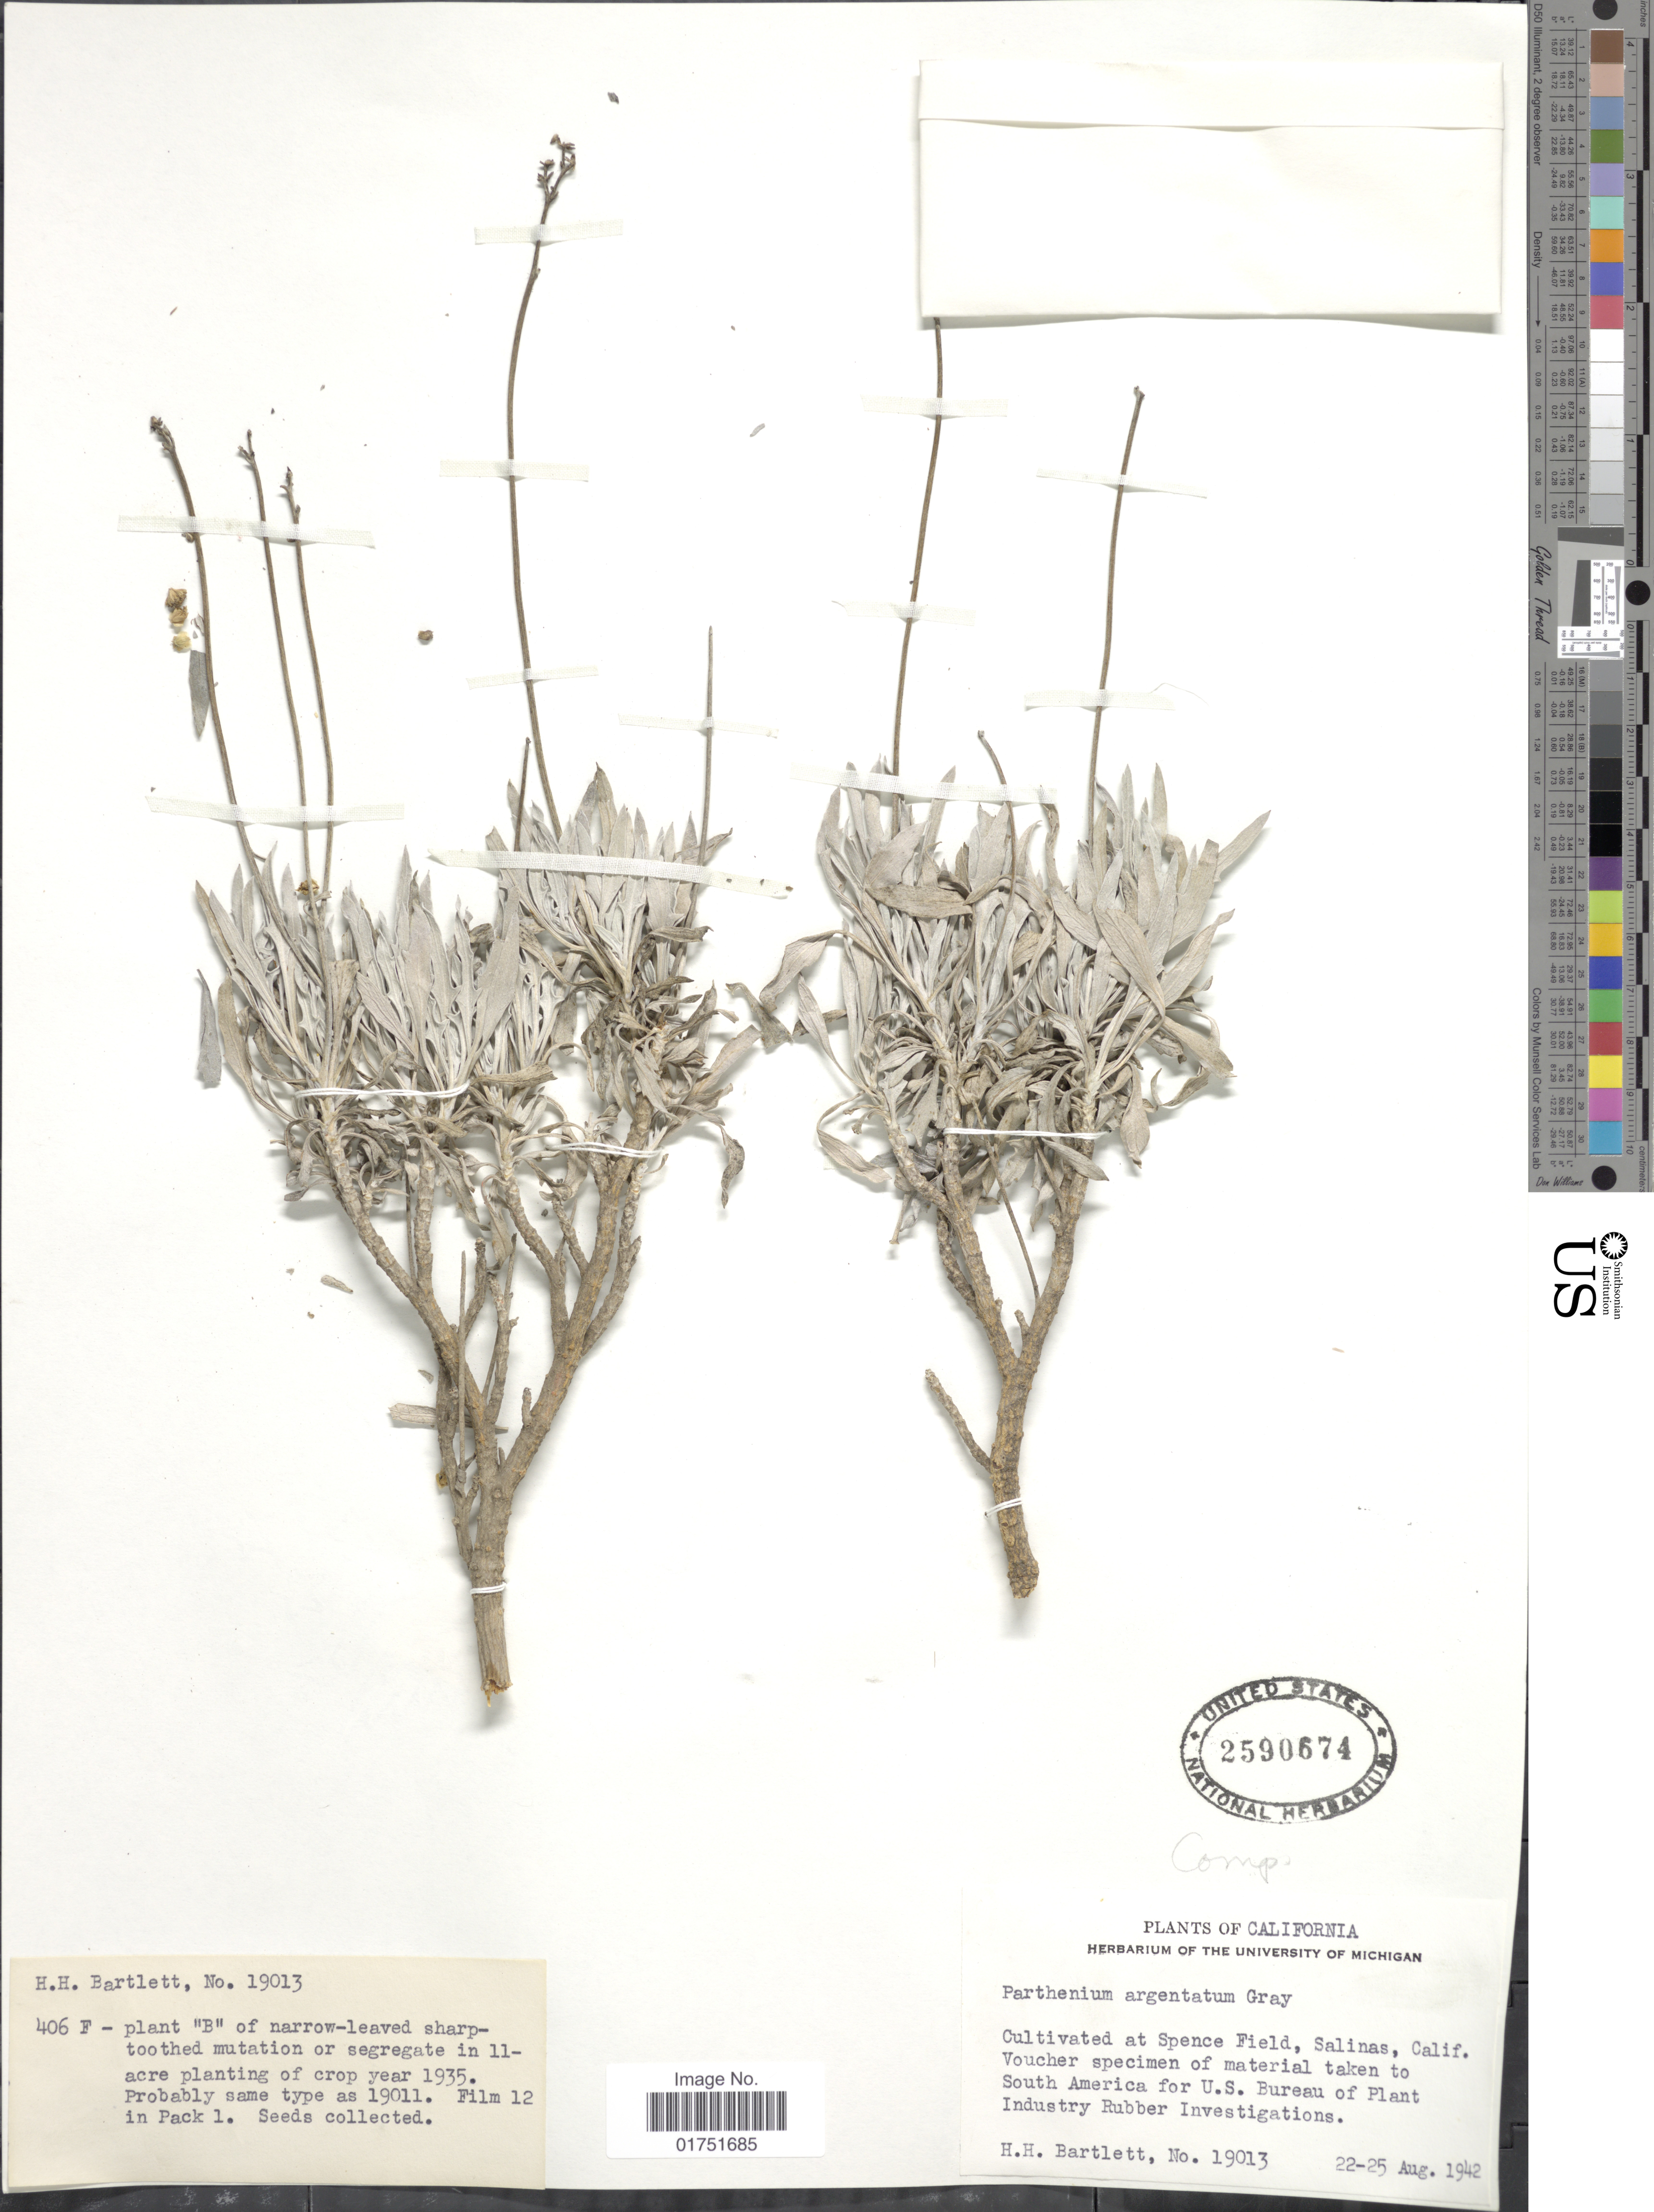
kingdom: Plantae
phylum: Tracheophyta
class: Magnoliopsida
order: Asterales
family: Asteraceae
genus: Parthenium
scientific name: Parthenium argentatum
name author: A. Gray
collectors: H. H. Bartlett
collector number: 19013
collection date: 1942-08-22/1942-08-25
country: United States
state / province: California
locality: Spence Field, Salinas, Calif.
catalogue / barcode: US 2590674